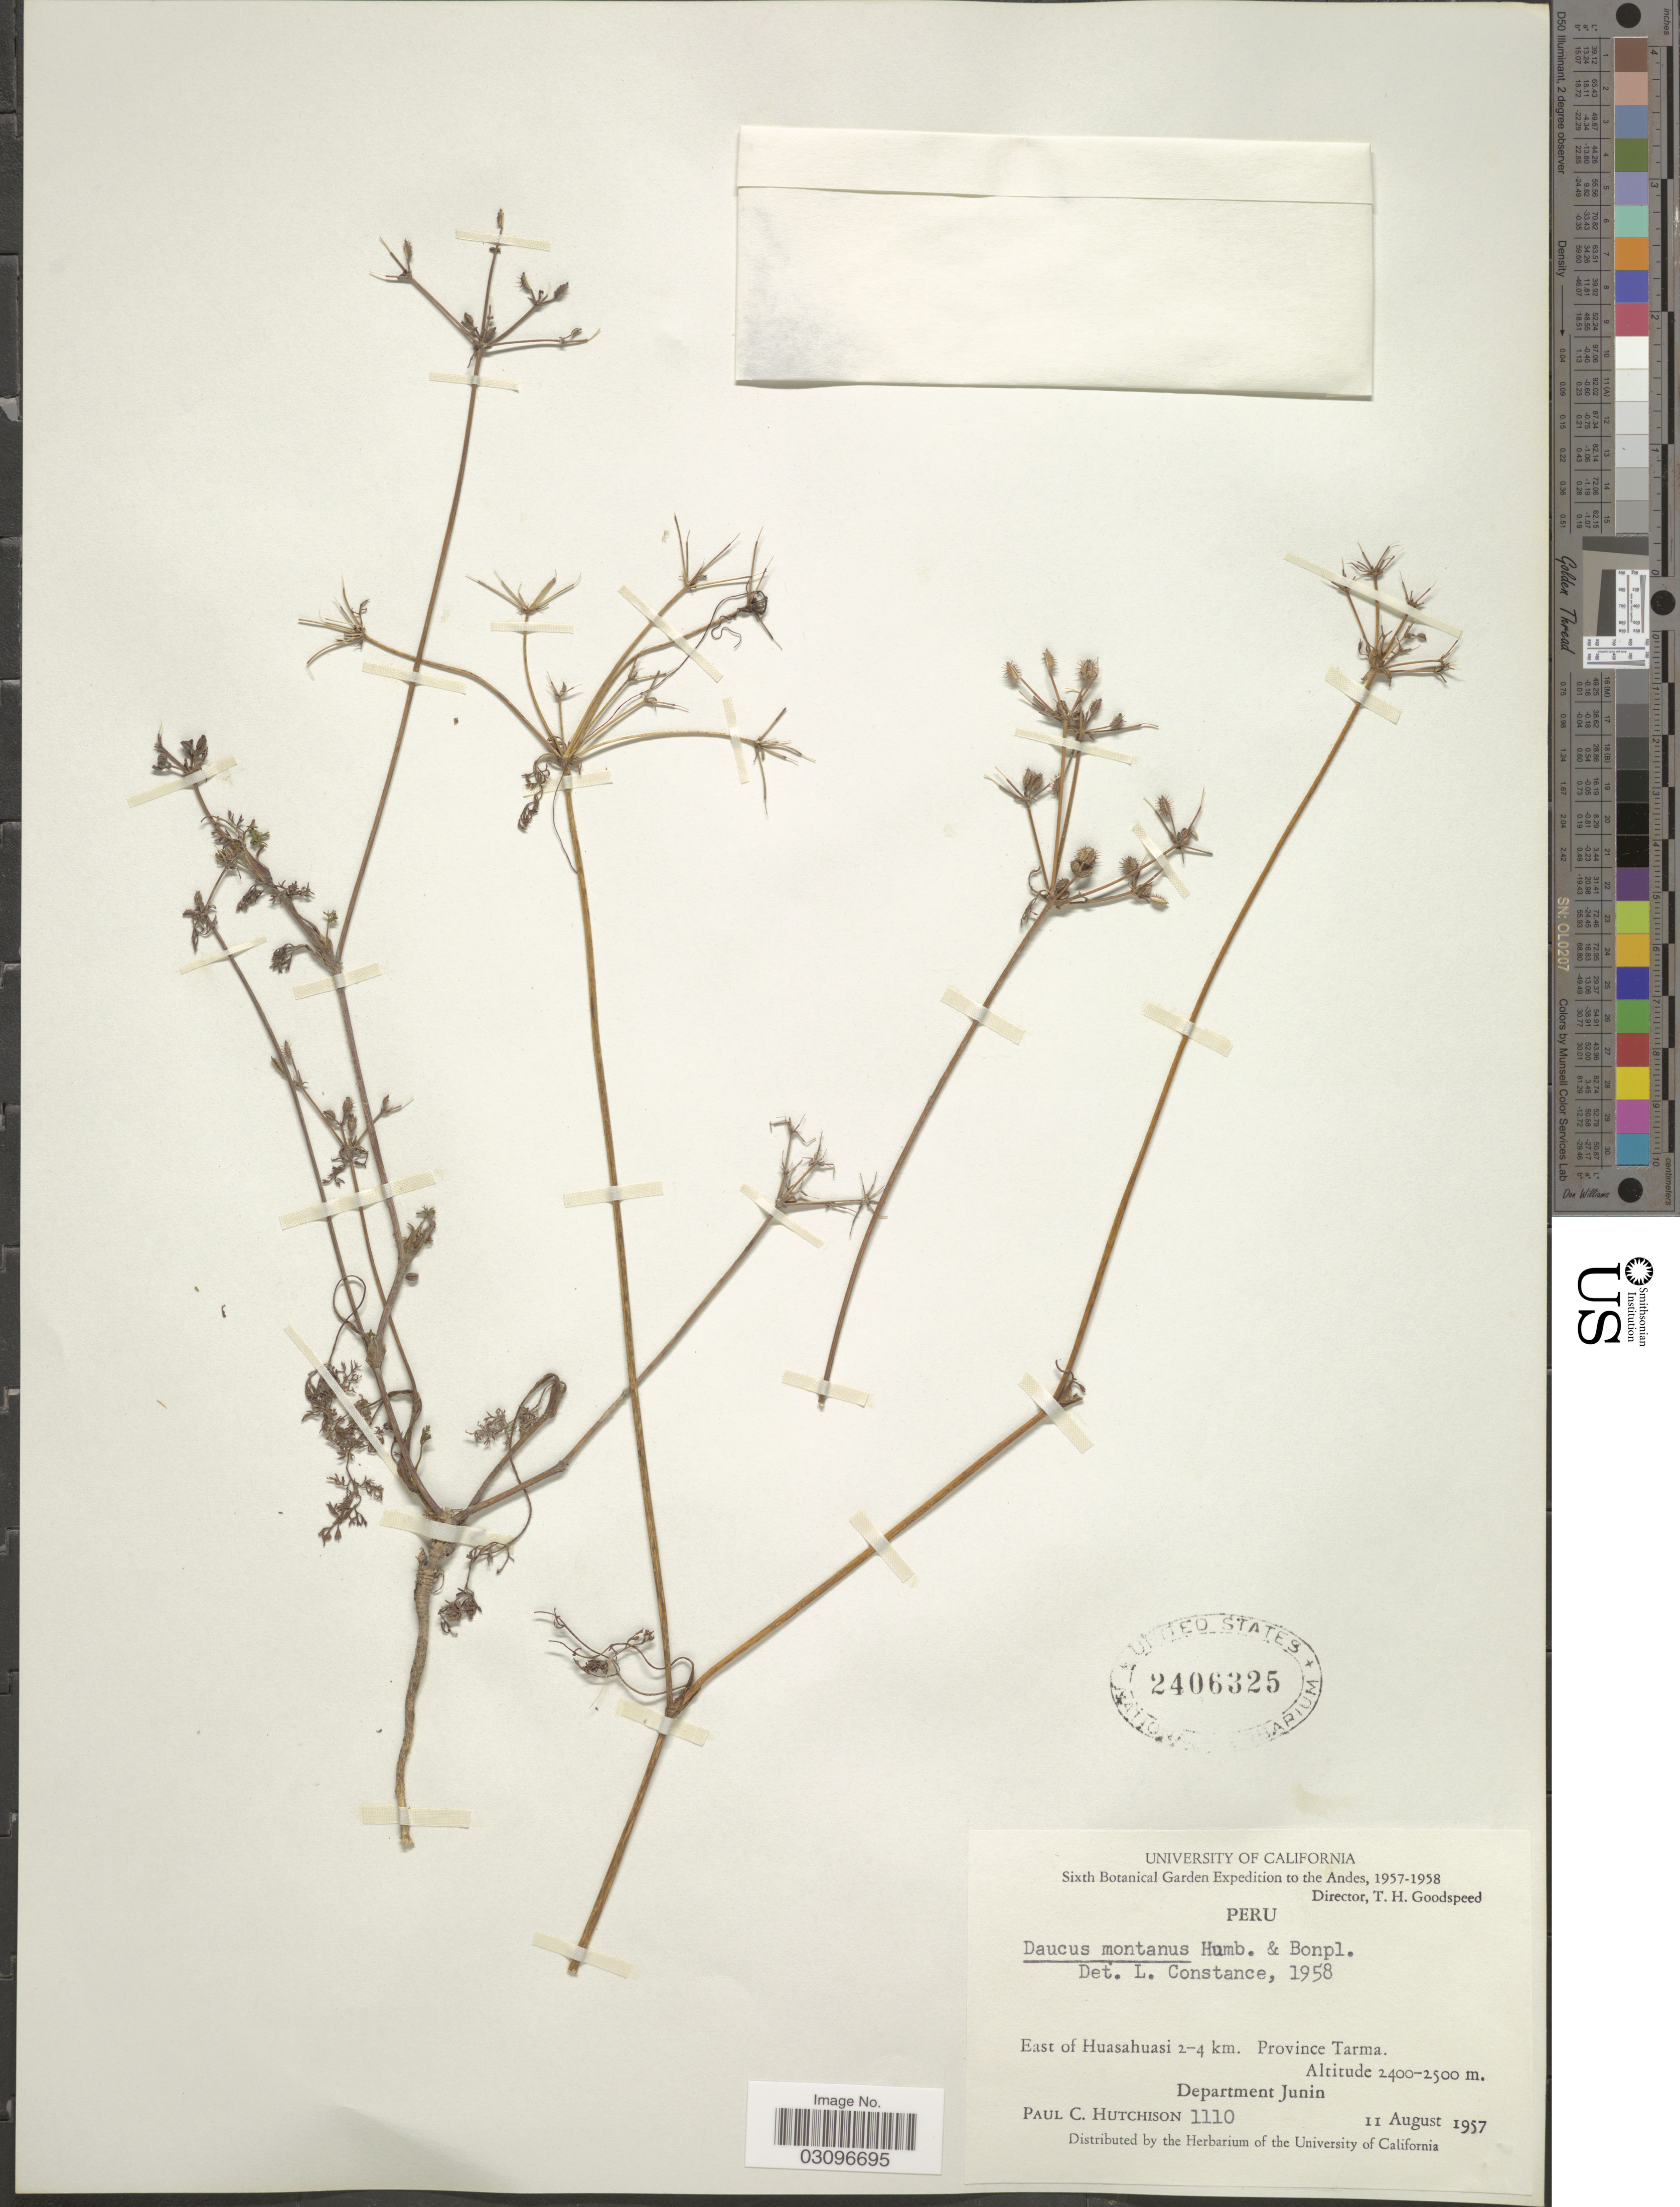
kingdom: Plantae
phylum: Tracheophyta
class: Magnoliopsida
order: Apiales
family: Apiaceae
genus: Daucus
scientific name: Daucus montanus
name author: Humb. & Bonpl. ex Spreng.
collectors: P. C. Hutchison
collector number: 1110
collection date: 1957-08-11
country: Peru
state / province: Junín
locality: The Andes. East of Huasahuasi 2-4 km. Province Tarma. Department Junin.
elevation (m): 2400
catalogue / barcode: US 2406325